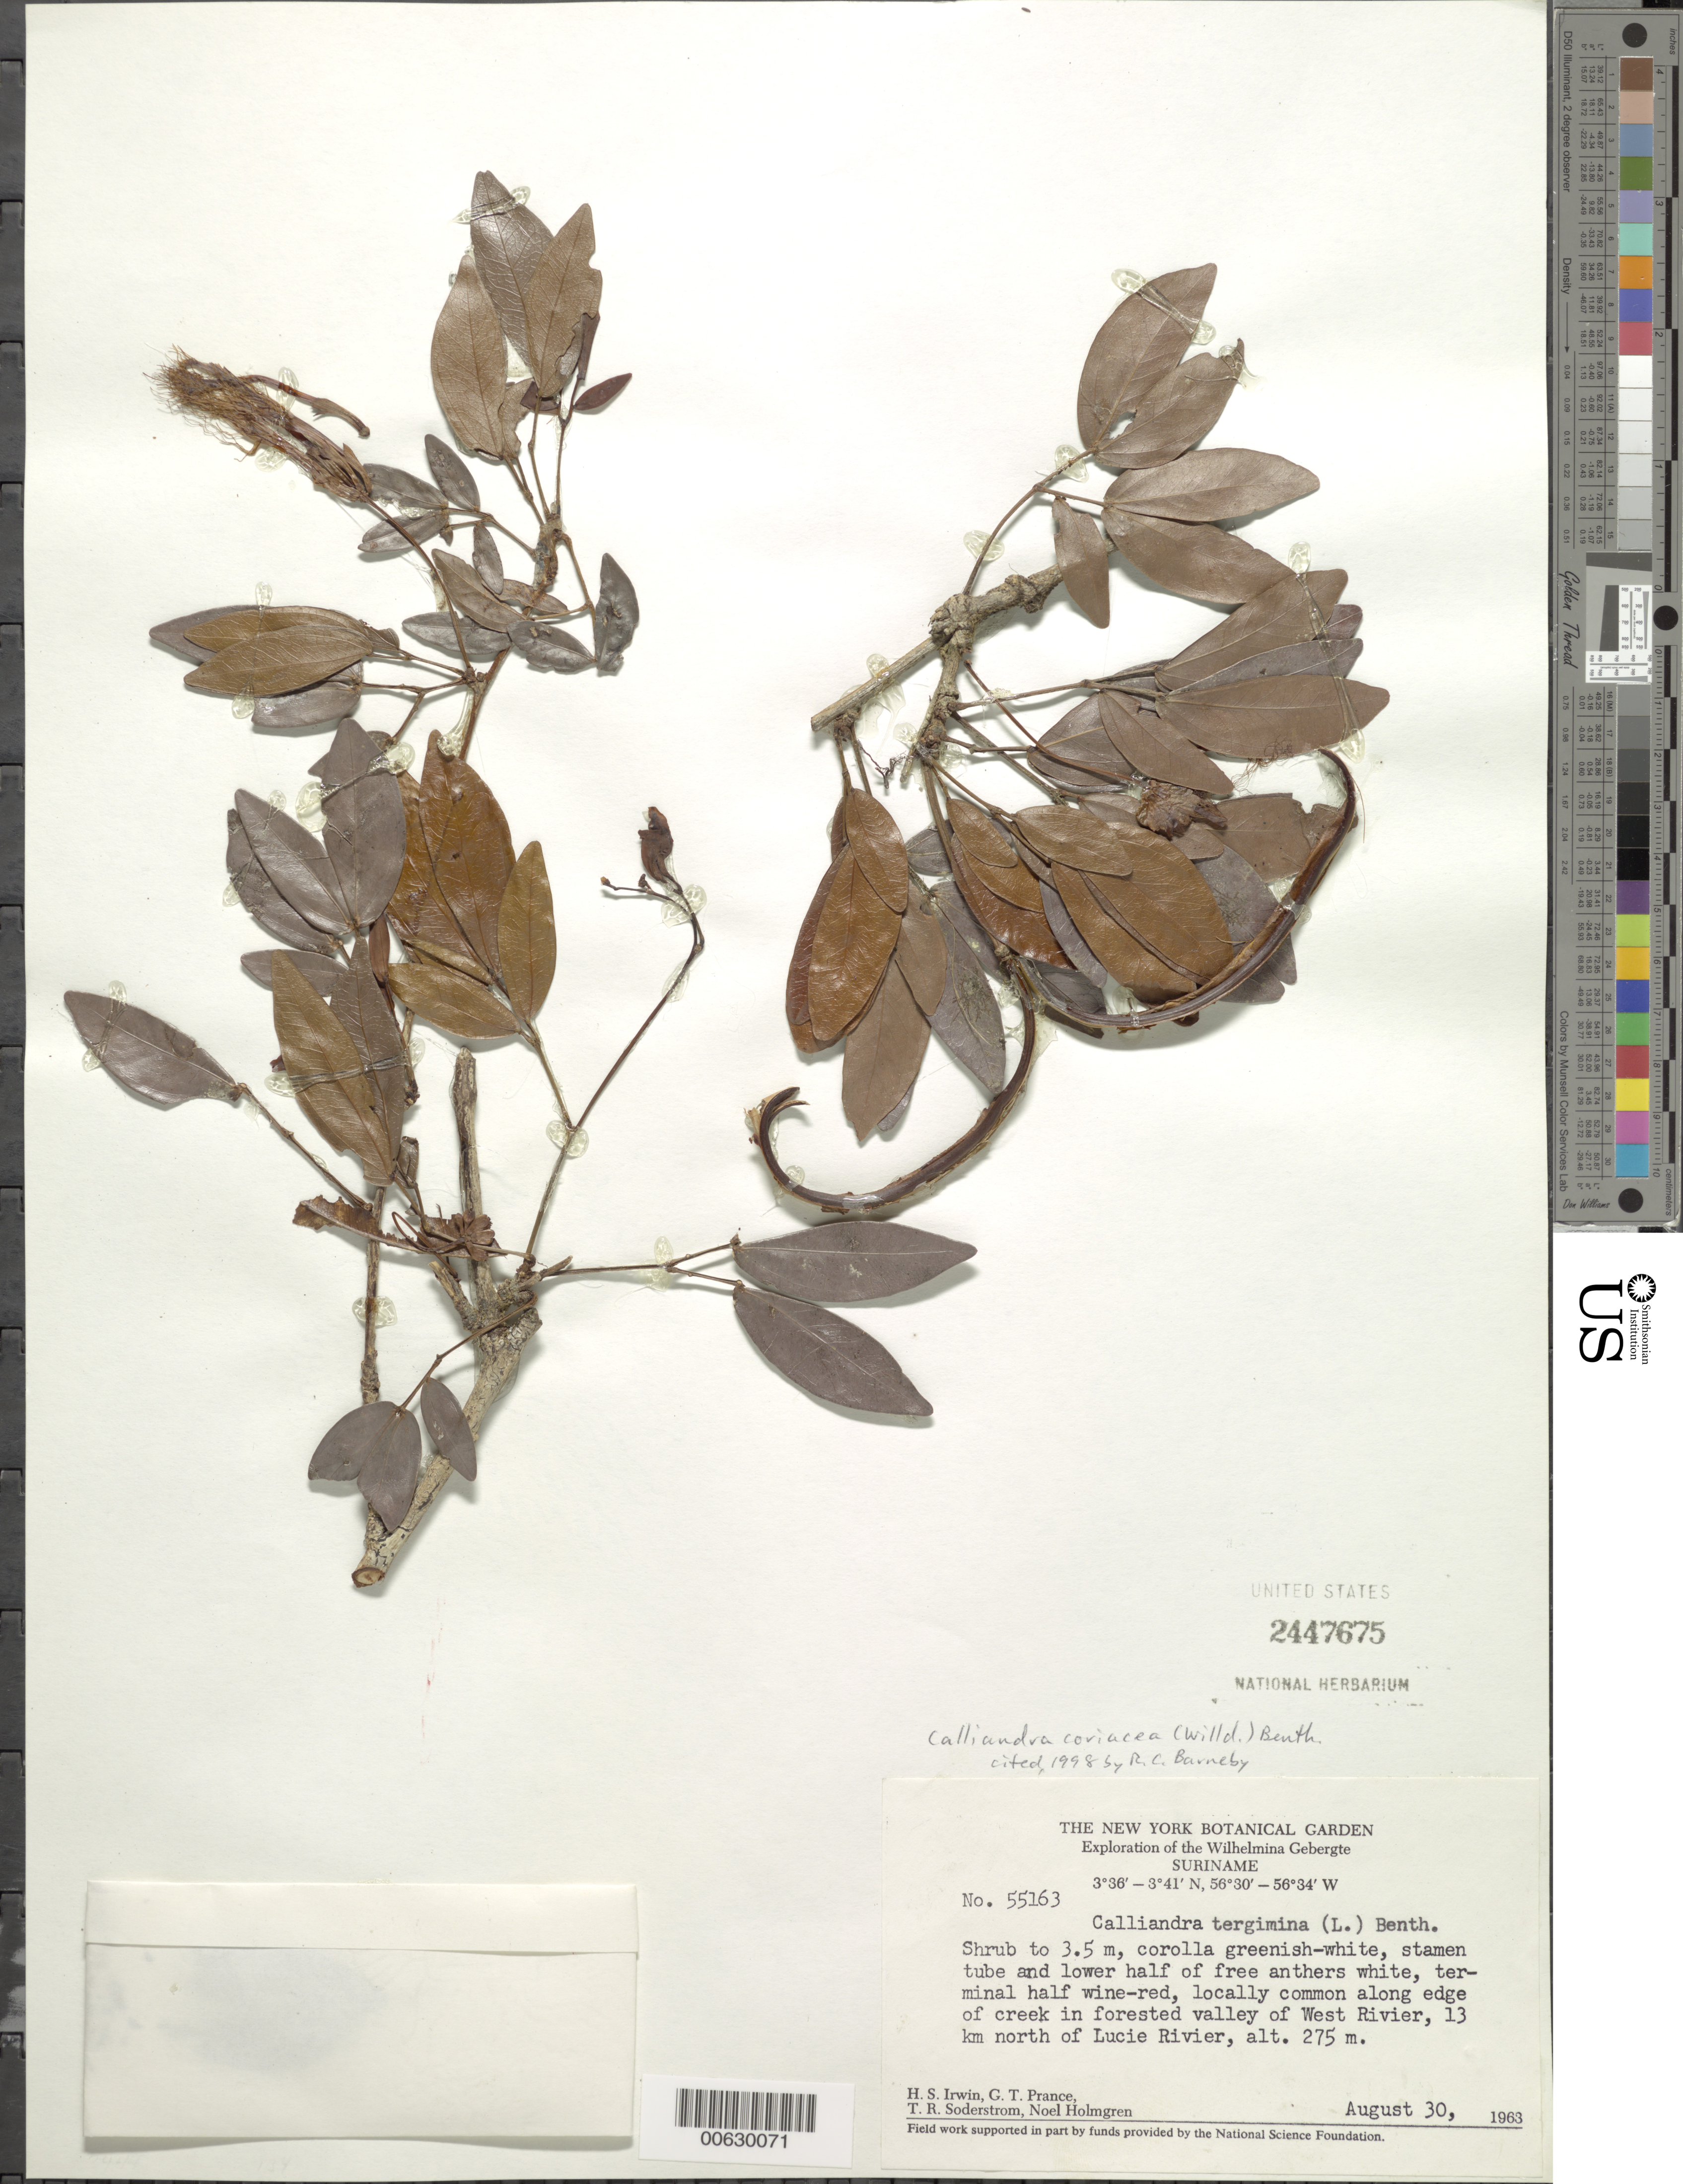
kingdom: Plantae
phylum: Tracheophyta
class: Magnoliopsida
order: Fabales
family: Fabaceae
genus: Calliandra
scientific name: Calliandra coriacea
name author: (Humb. & Bonpl. ex Willd.) Benth.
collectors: H. Irwin, G. T. Prance, T. R. Soderstrom & N. H. Holmgren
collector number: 55163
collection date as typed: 30-Aug-63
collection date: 1963-08-30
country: Suriname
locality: Wilhelminagebergte (Wilhelmina Mts.), West River, 13 km N of Lucie R.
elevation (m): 275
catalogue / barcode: US 2447675